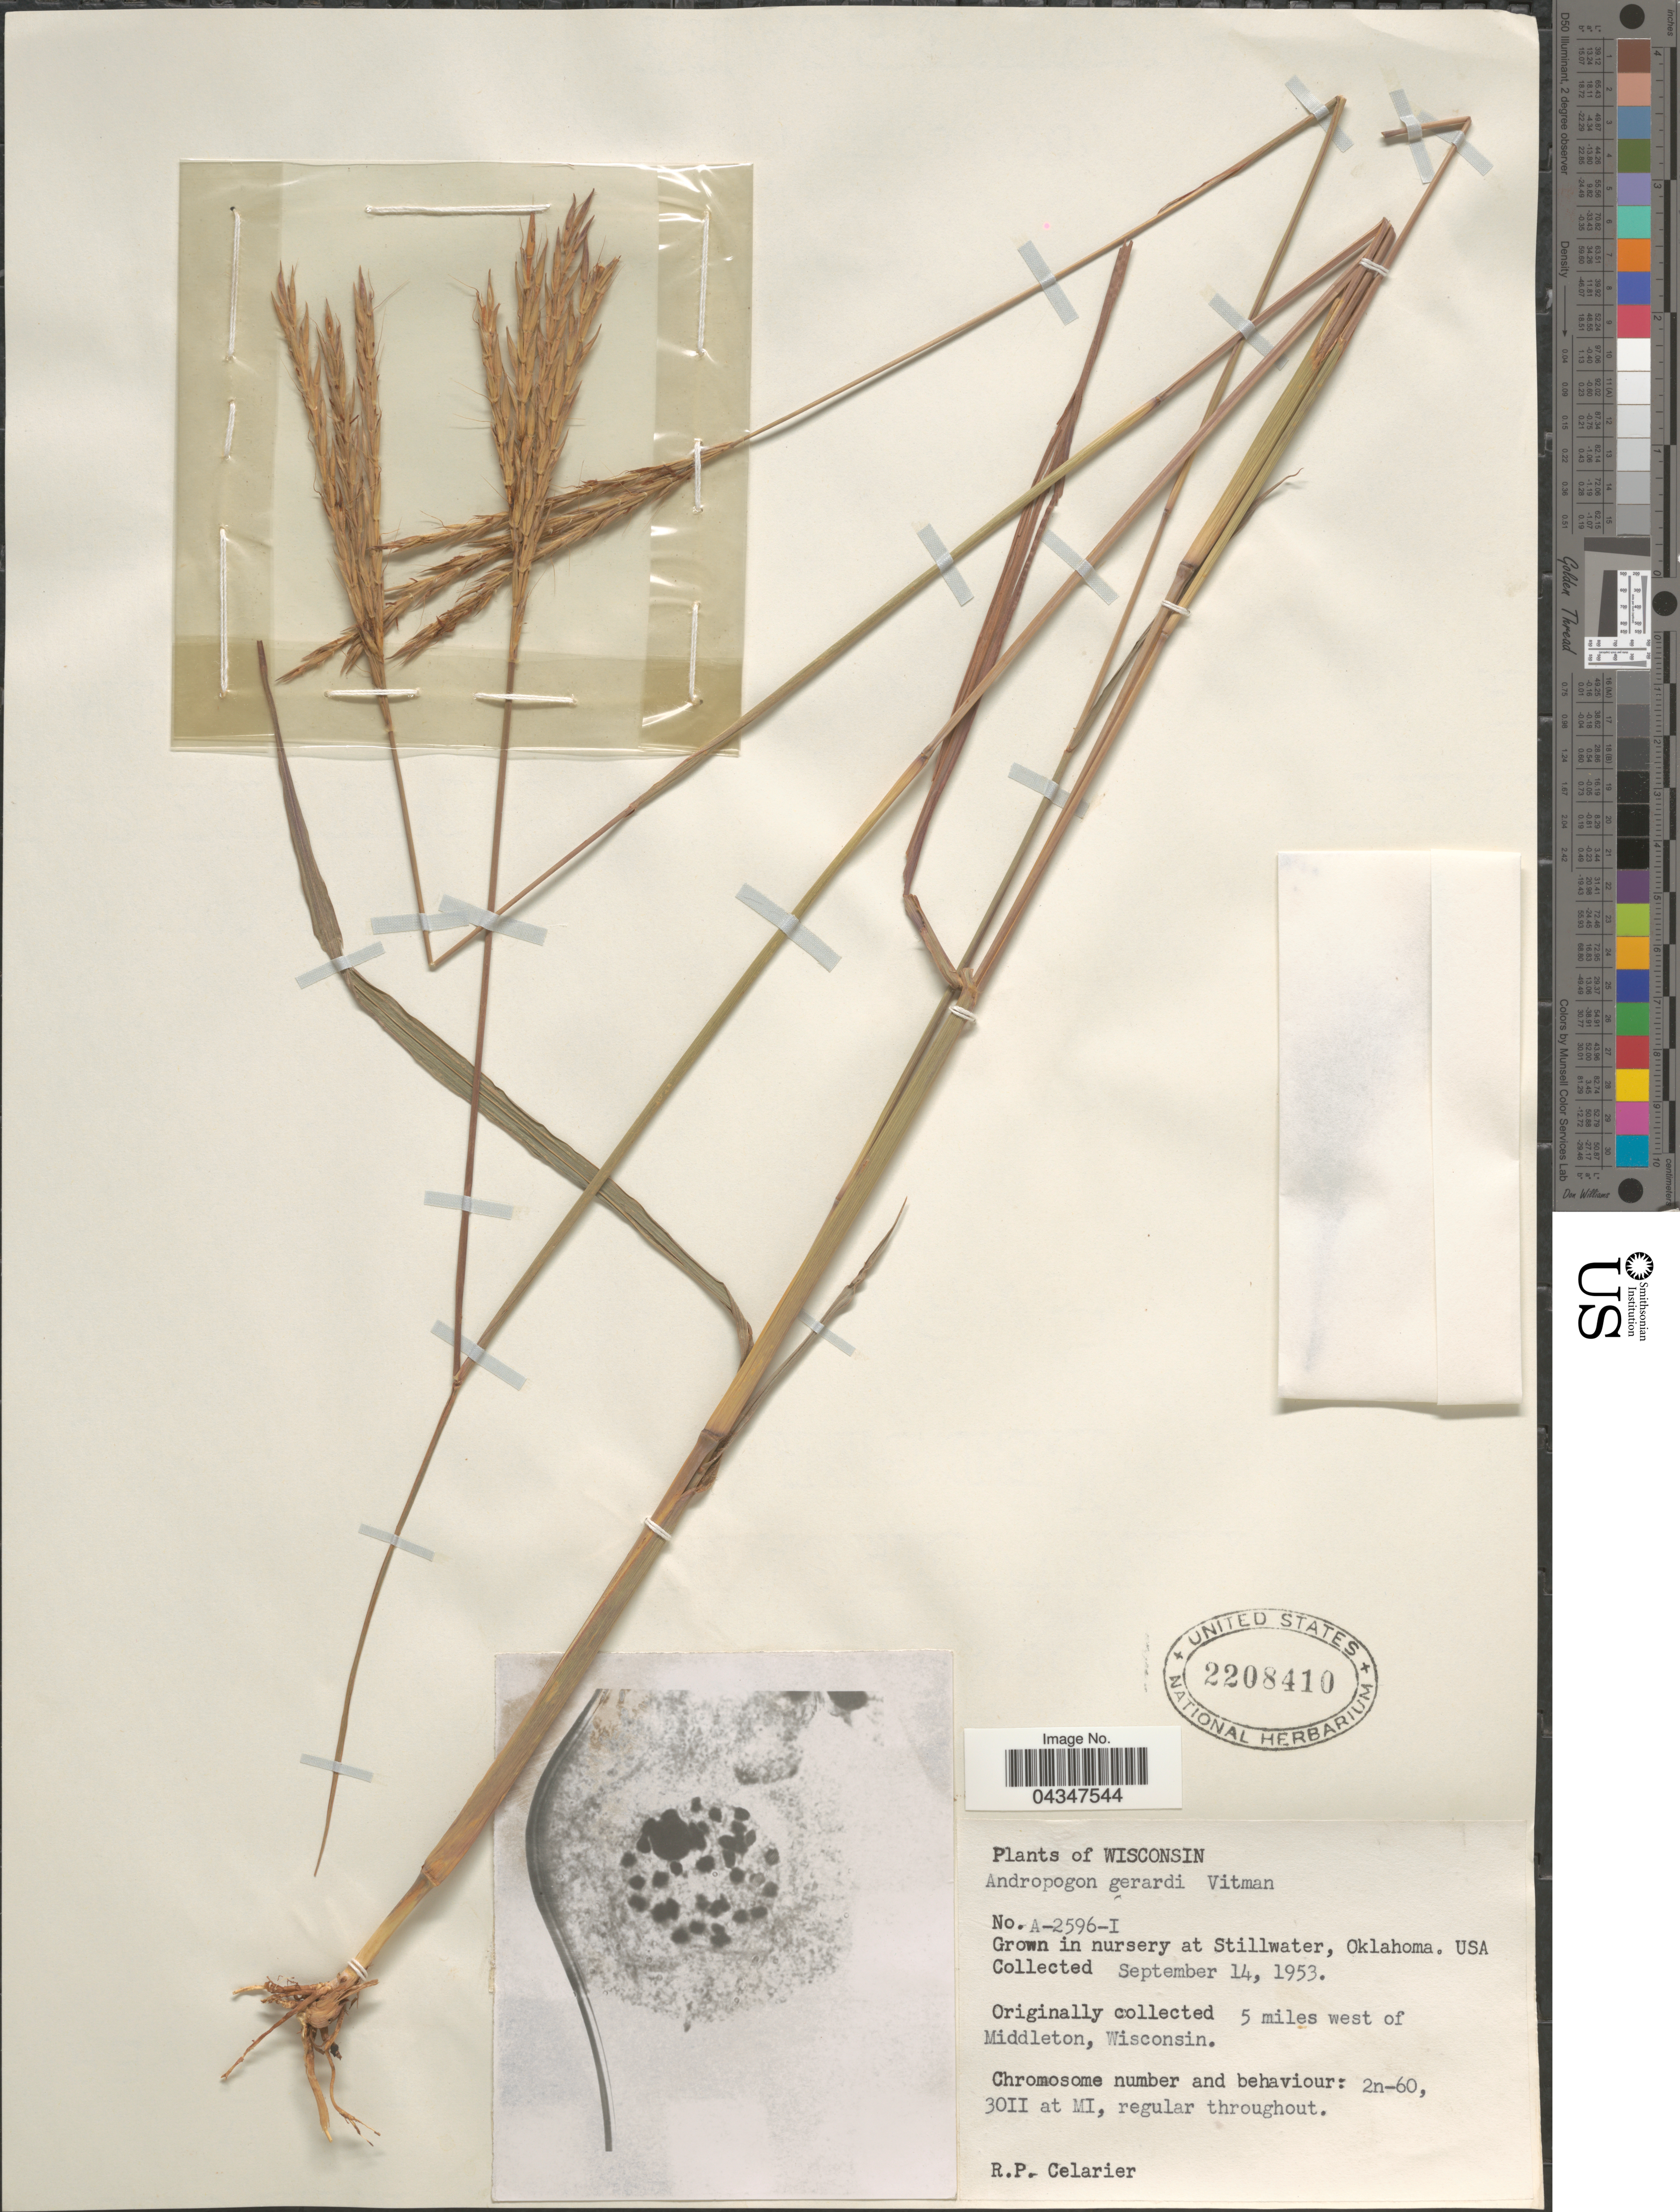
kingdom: Plantae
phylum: Tracheophyta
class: Liliopsida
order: Poales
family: Poaceae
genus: Andropogon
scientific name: Andropogon gerardii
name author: Vitman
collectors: R. Celarier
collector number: A-2596-I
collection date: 1953-09-14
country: United States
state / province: Oklahoma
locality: In nursery at Stillwater.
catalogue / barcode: US 2208410